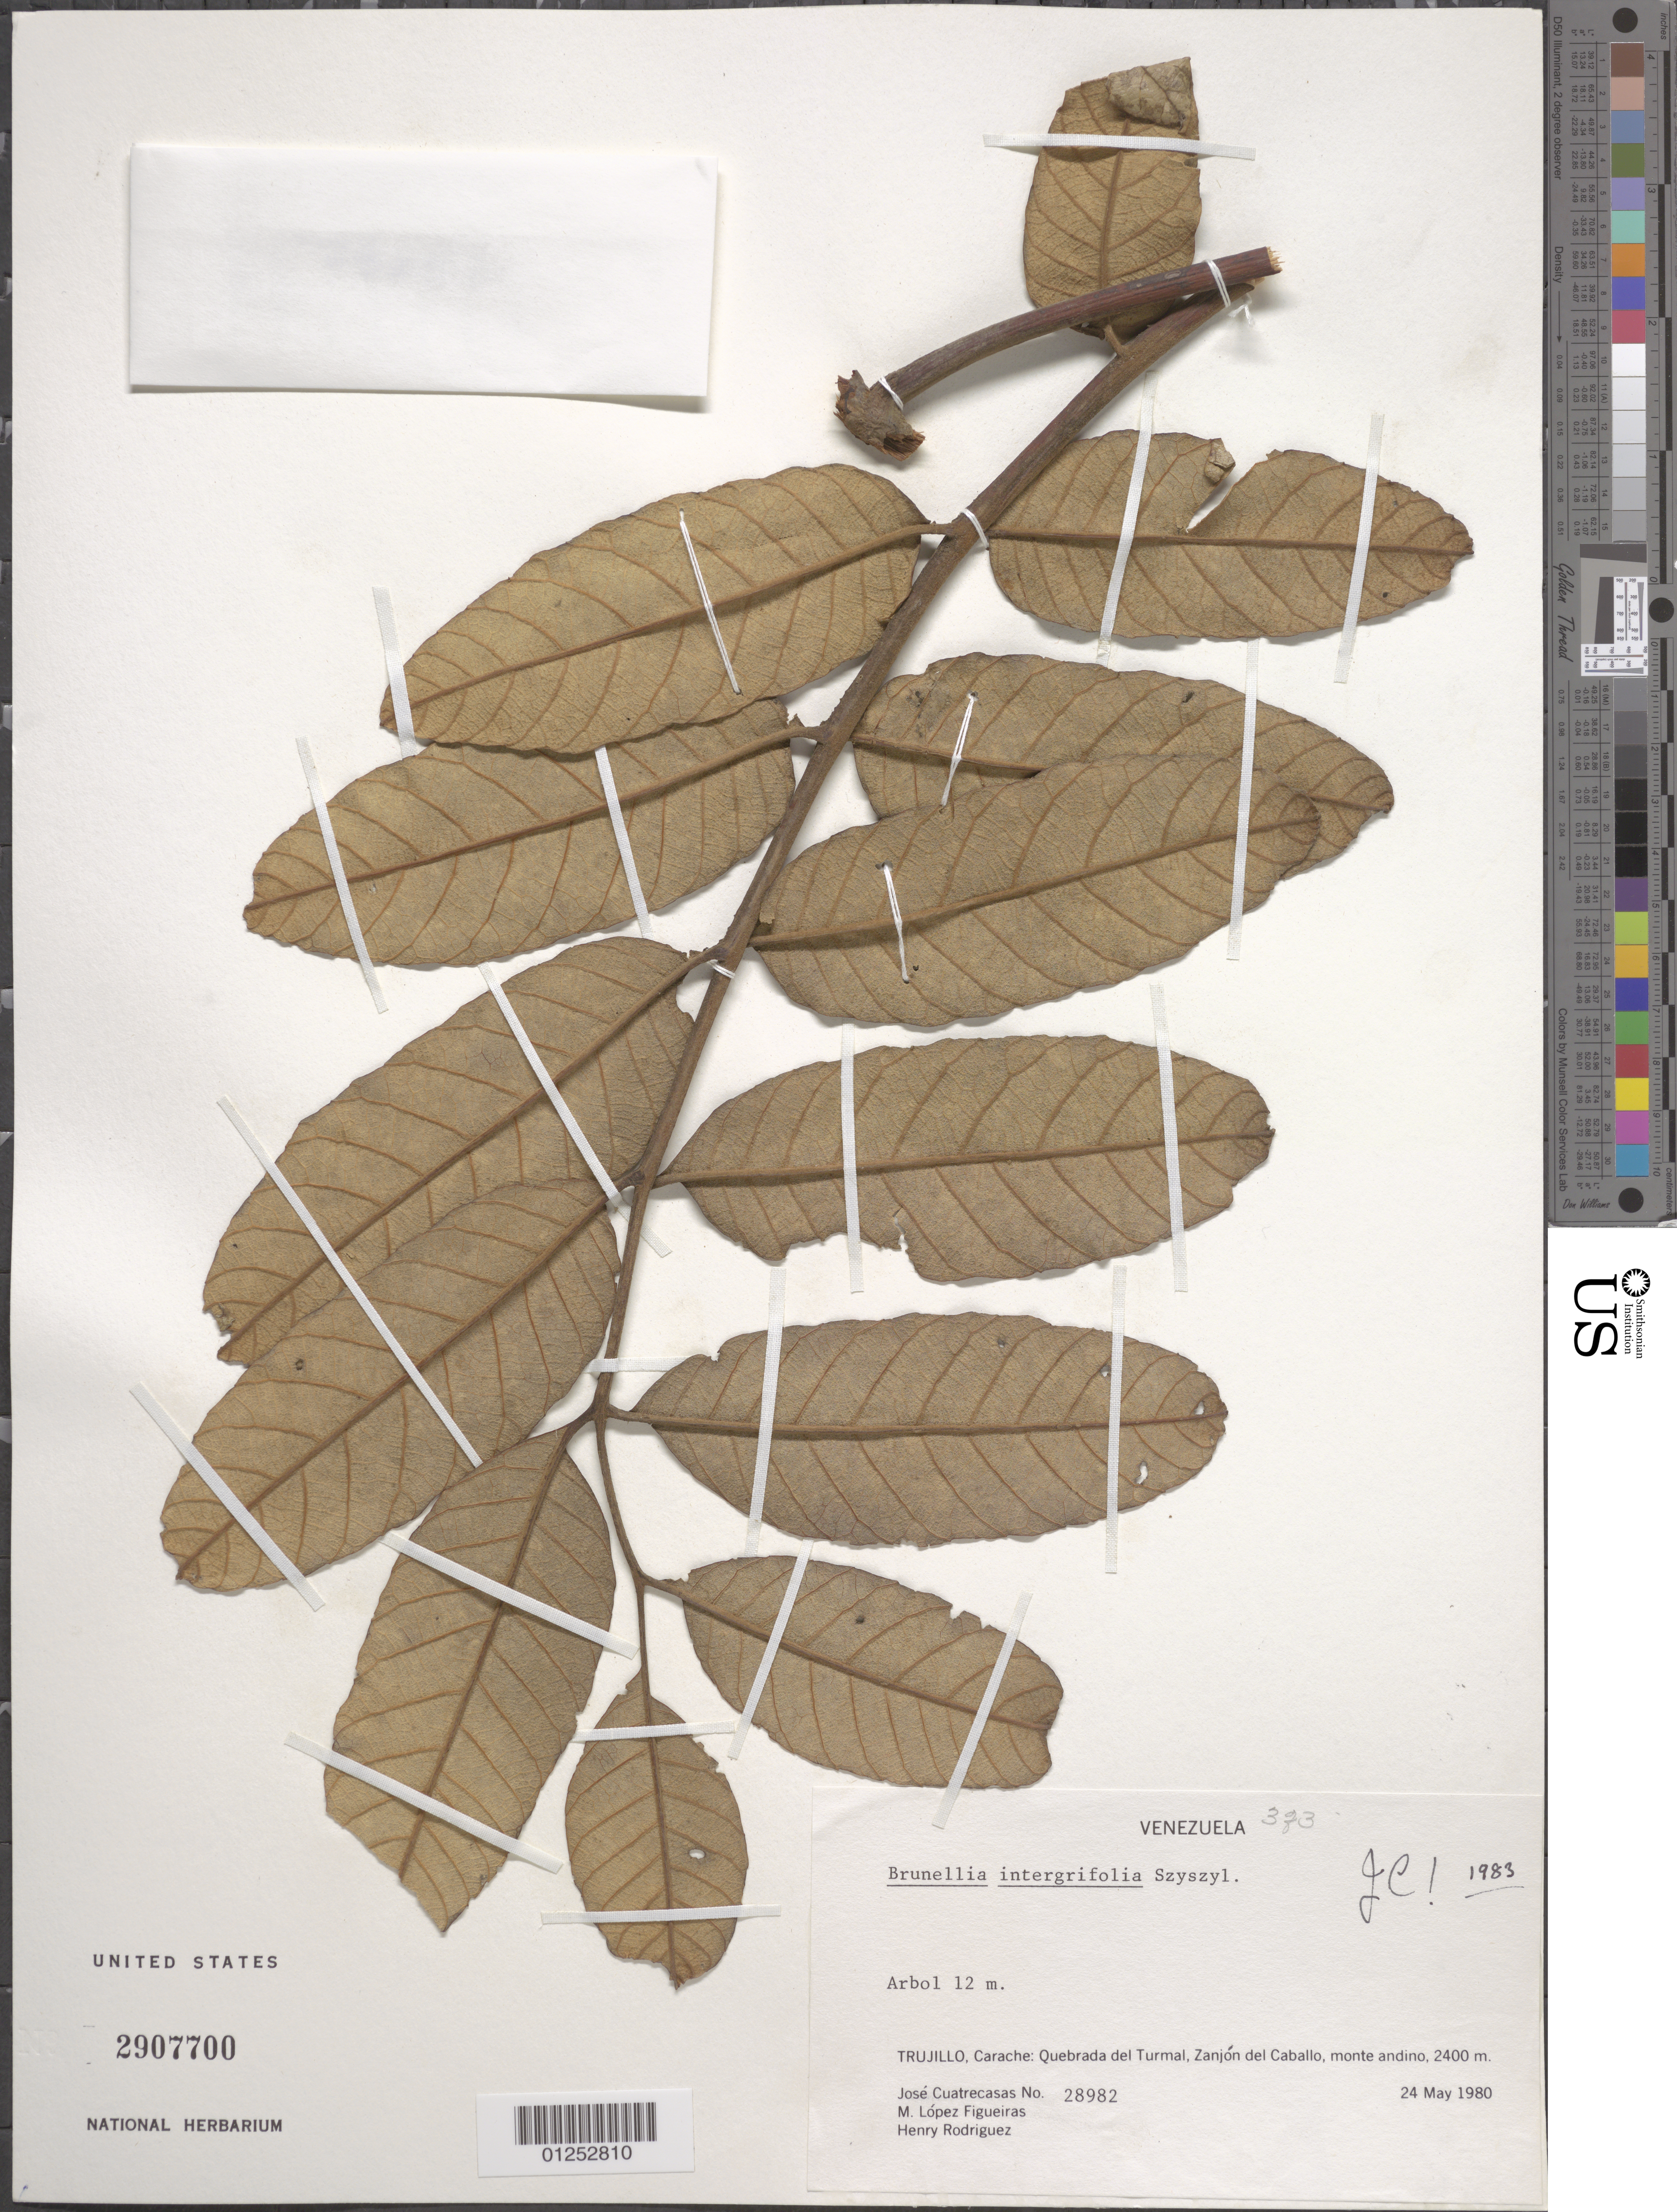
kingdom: Plantae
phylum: Tracheophyta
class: Magnoliopsida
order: Oxalidales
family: Brunelliaceae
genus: Brunellia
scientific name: Brunellia integrifolia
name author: Szyszyl.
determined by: Cuatrecasas, J.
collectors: J. Cuatrecasas, M. López Figueiras & H. Rodriguez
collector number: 28982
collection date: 1980-05-24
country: Venezuela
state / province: Trujillo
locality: Carache: Quebrada del Turmal, Zanjón del Caballo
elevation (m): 2400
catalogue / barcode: US 2907700